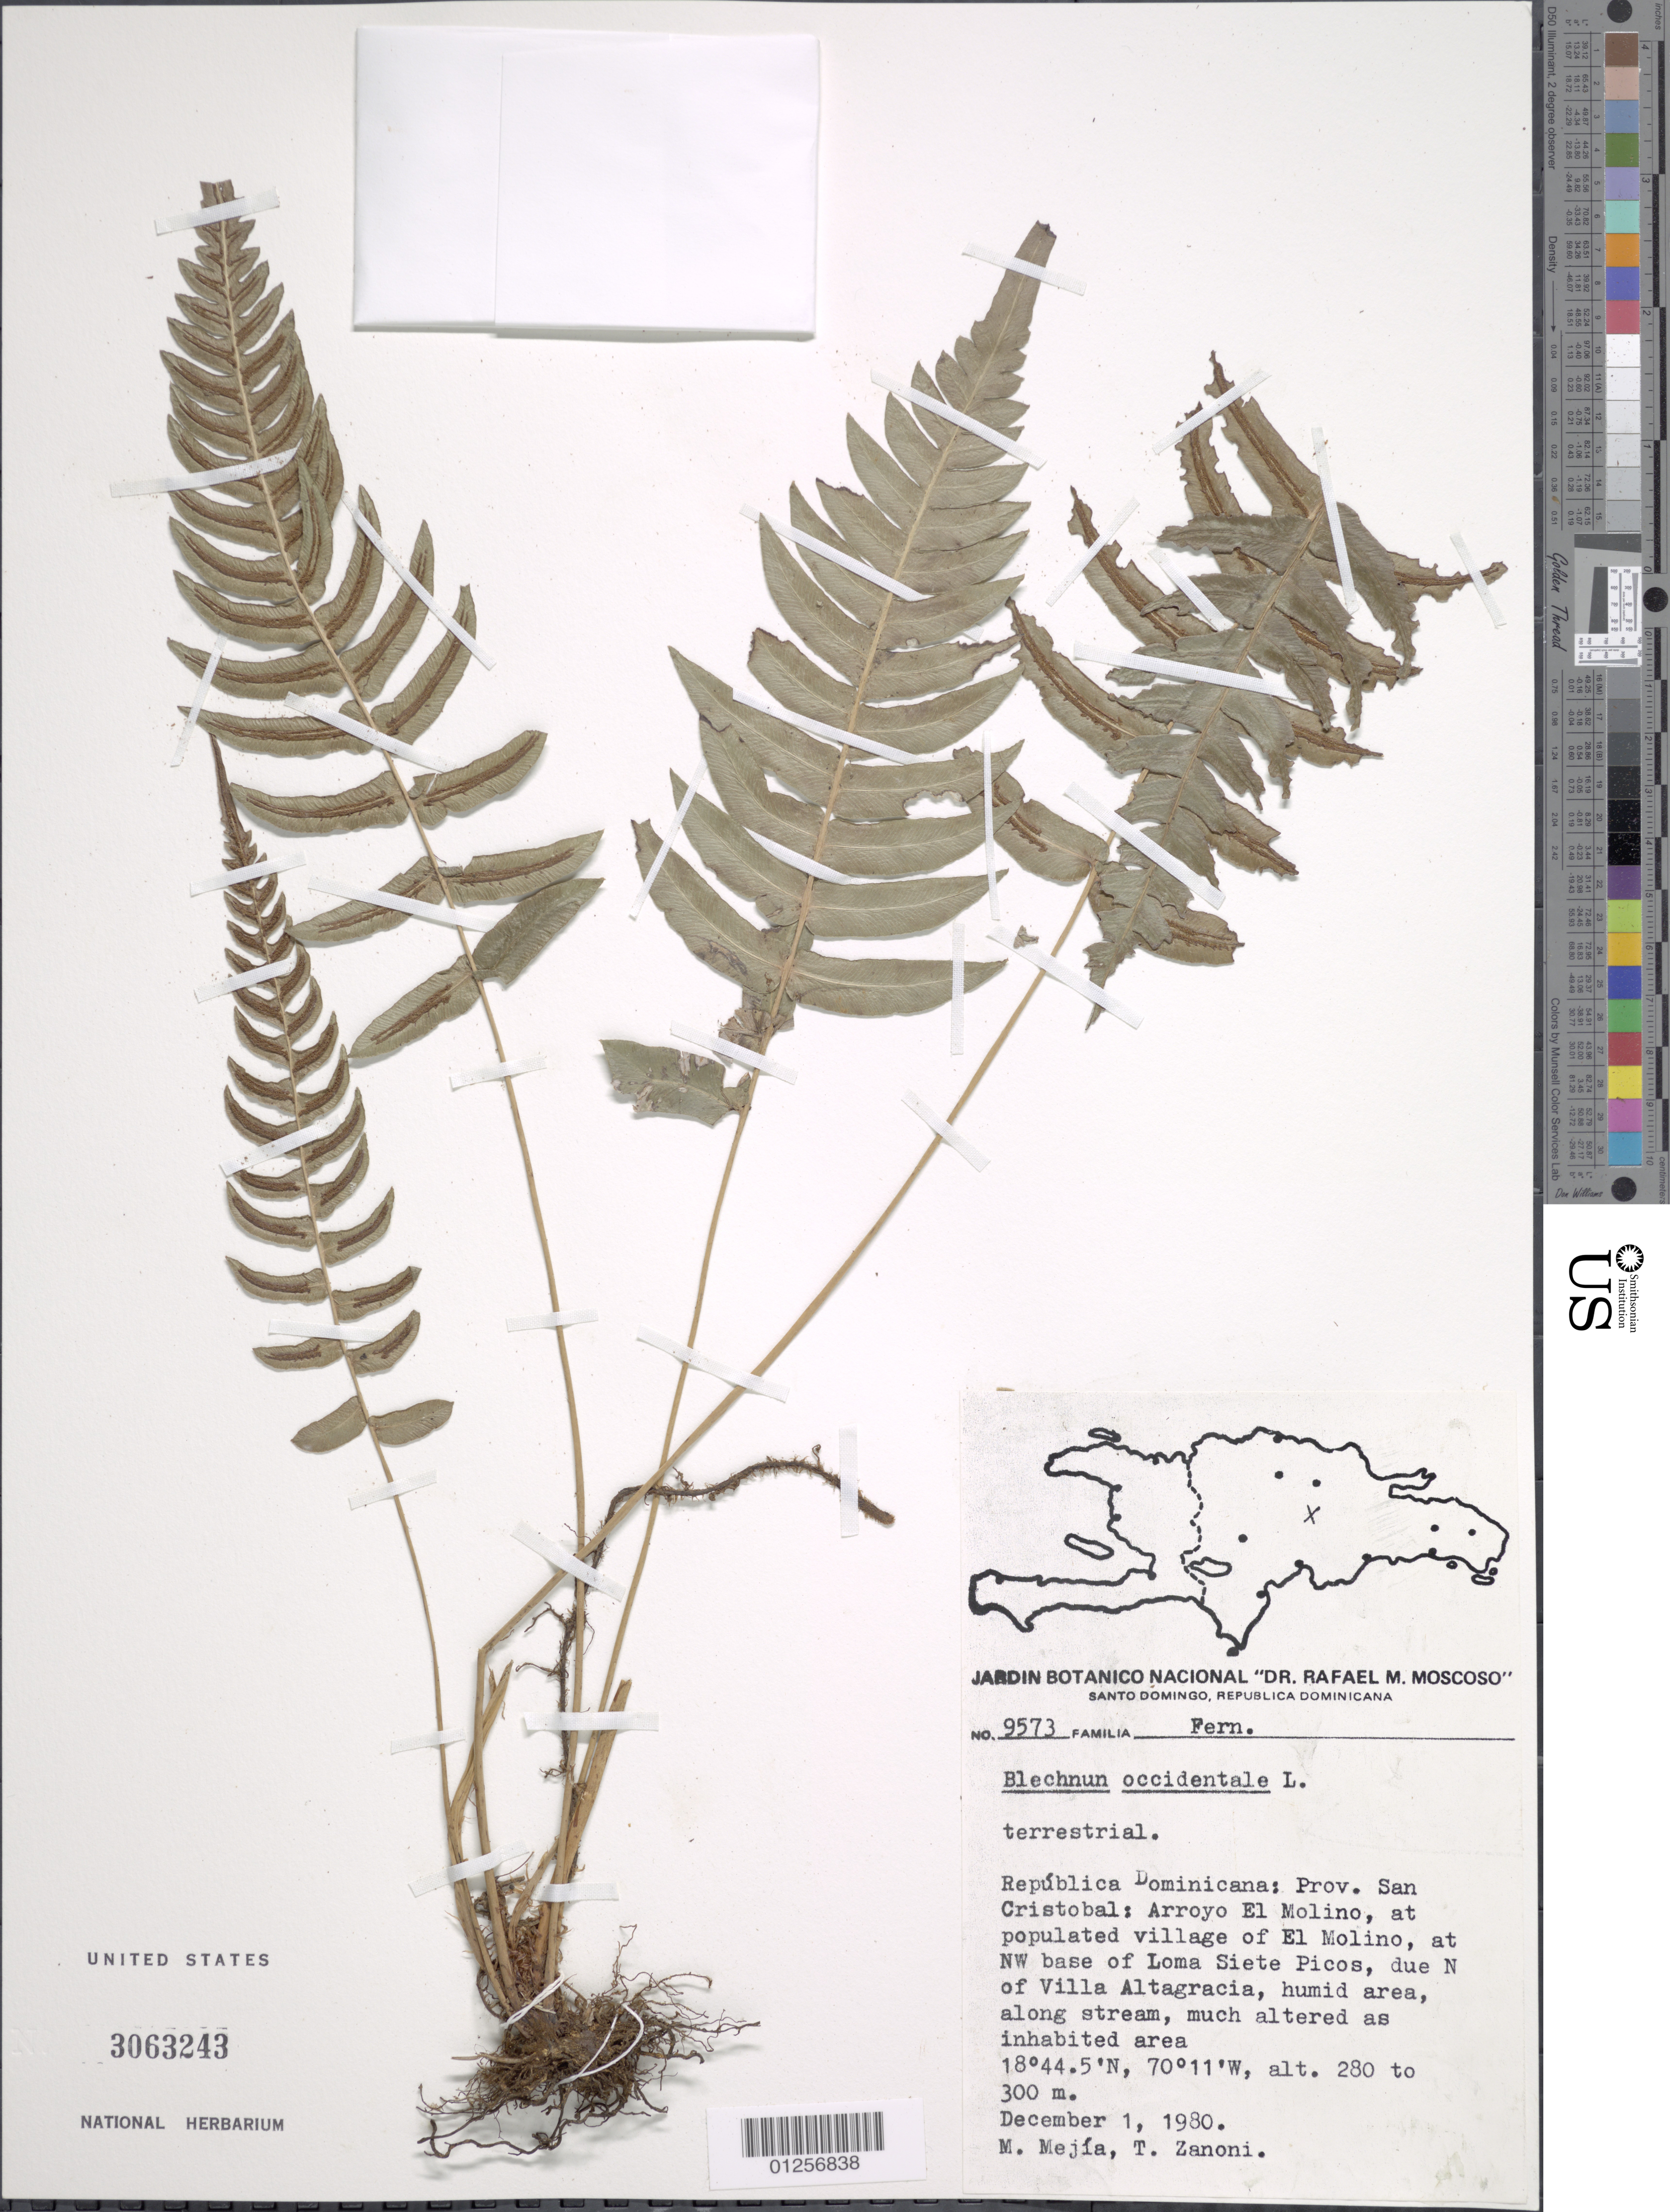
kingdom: Plantae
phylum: Tracheophyta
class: Polypodiopsida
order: Polypodiales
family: Blechnaceae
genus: Blechnum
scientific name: Blechnum occidentale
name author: L.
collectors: M. Mejia & T. A. Zanoni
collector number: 9573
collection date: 1980-12-01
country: Dominican Republic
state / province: San Cristóbal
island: Hispaniola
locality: Arroyo El Molino, at populated village of El Molino, at NW base of Loma Siete Picos, due N of Villa Altagracia.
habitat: Humid area, along stream, much altered as in habited area.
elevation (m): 280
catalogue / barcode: US 3063243